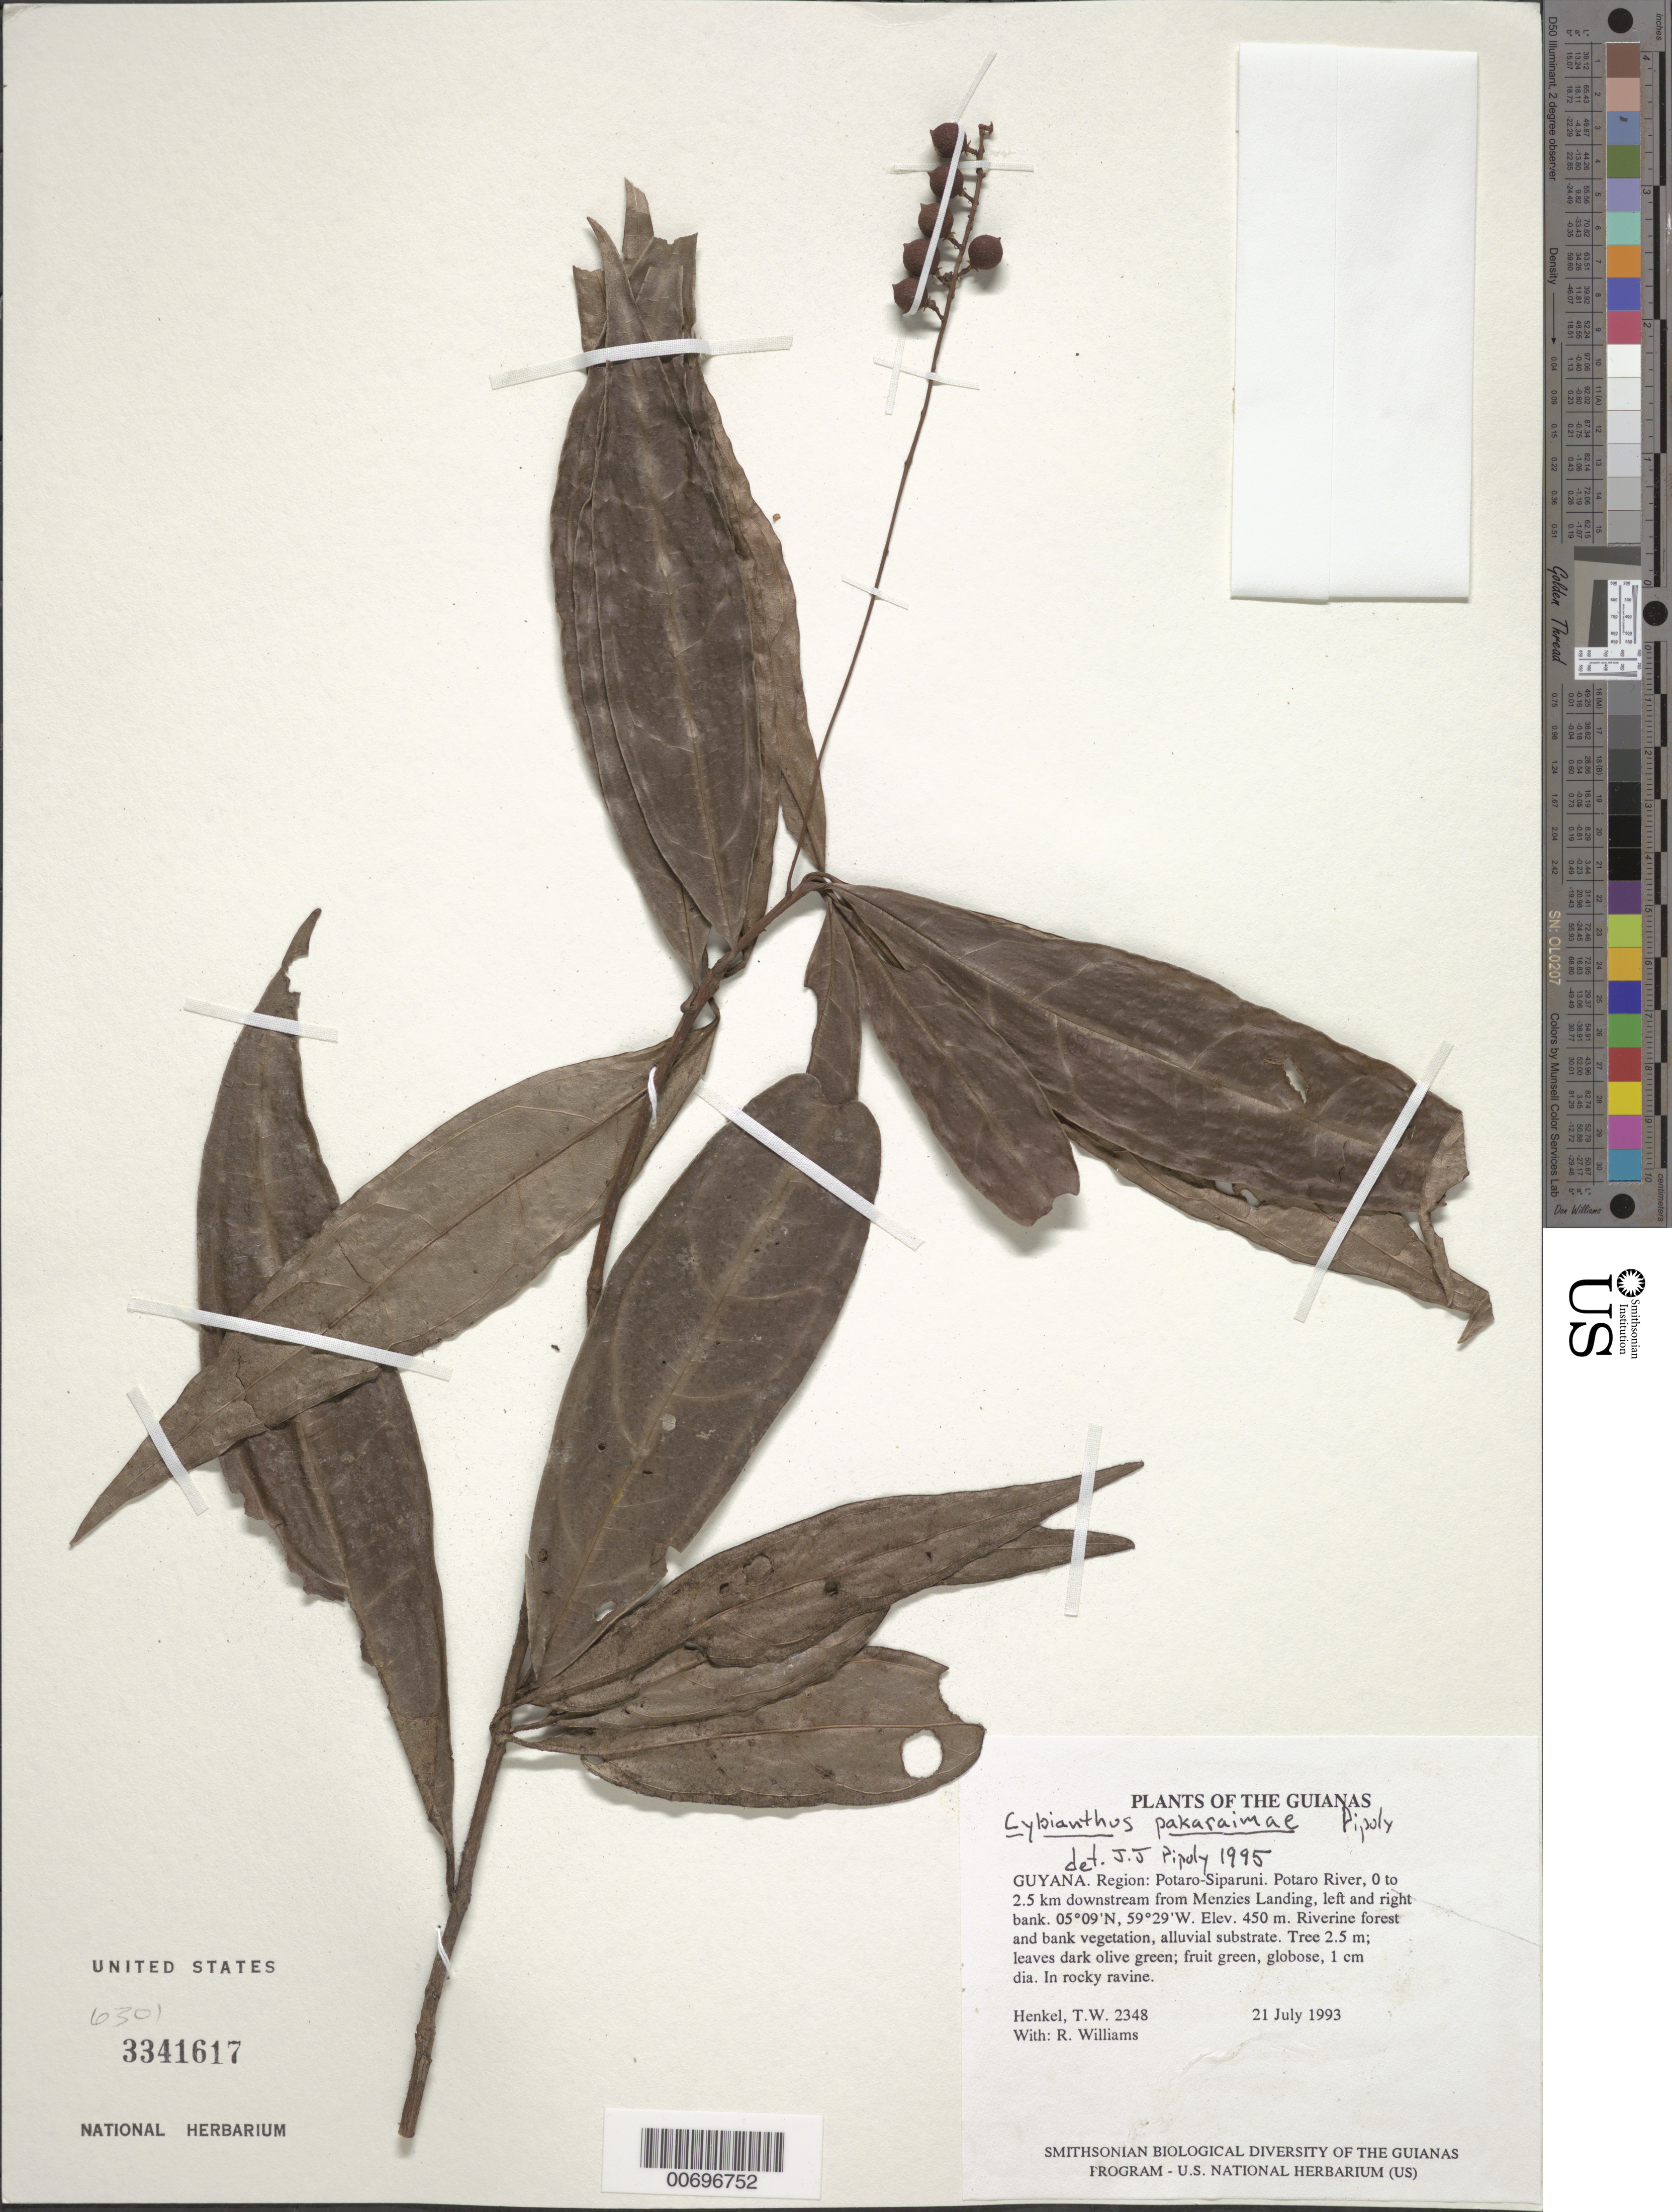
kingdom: Plantae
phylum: Tracheophyta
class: Magnoliopsida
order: Ericales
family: Primulaceae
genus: Cybianthus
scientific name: Cybianthus pakaraimae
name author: Pipoly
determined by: Pipoly, J. J., III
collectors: T. Henkel & R. Williams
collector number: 2348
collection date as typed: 21 July 1993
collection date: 1993-07-21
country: Guyana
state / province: Potaro-Siparuni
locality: Potaro River, 0 to 2.5 km downstream from Menzies Landing, left and right bank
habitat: Riverine forest and bank vegetation, alluvial substrate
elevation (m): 450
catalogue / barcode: US 3341617